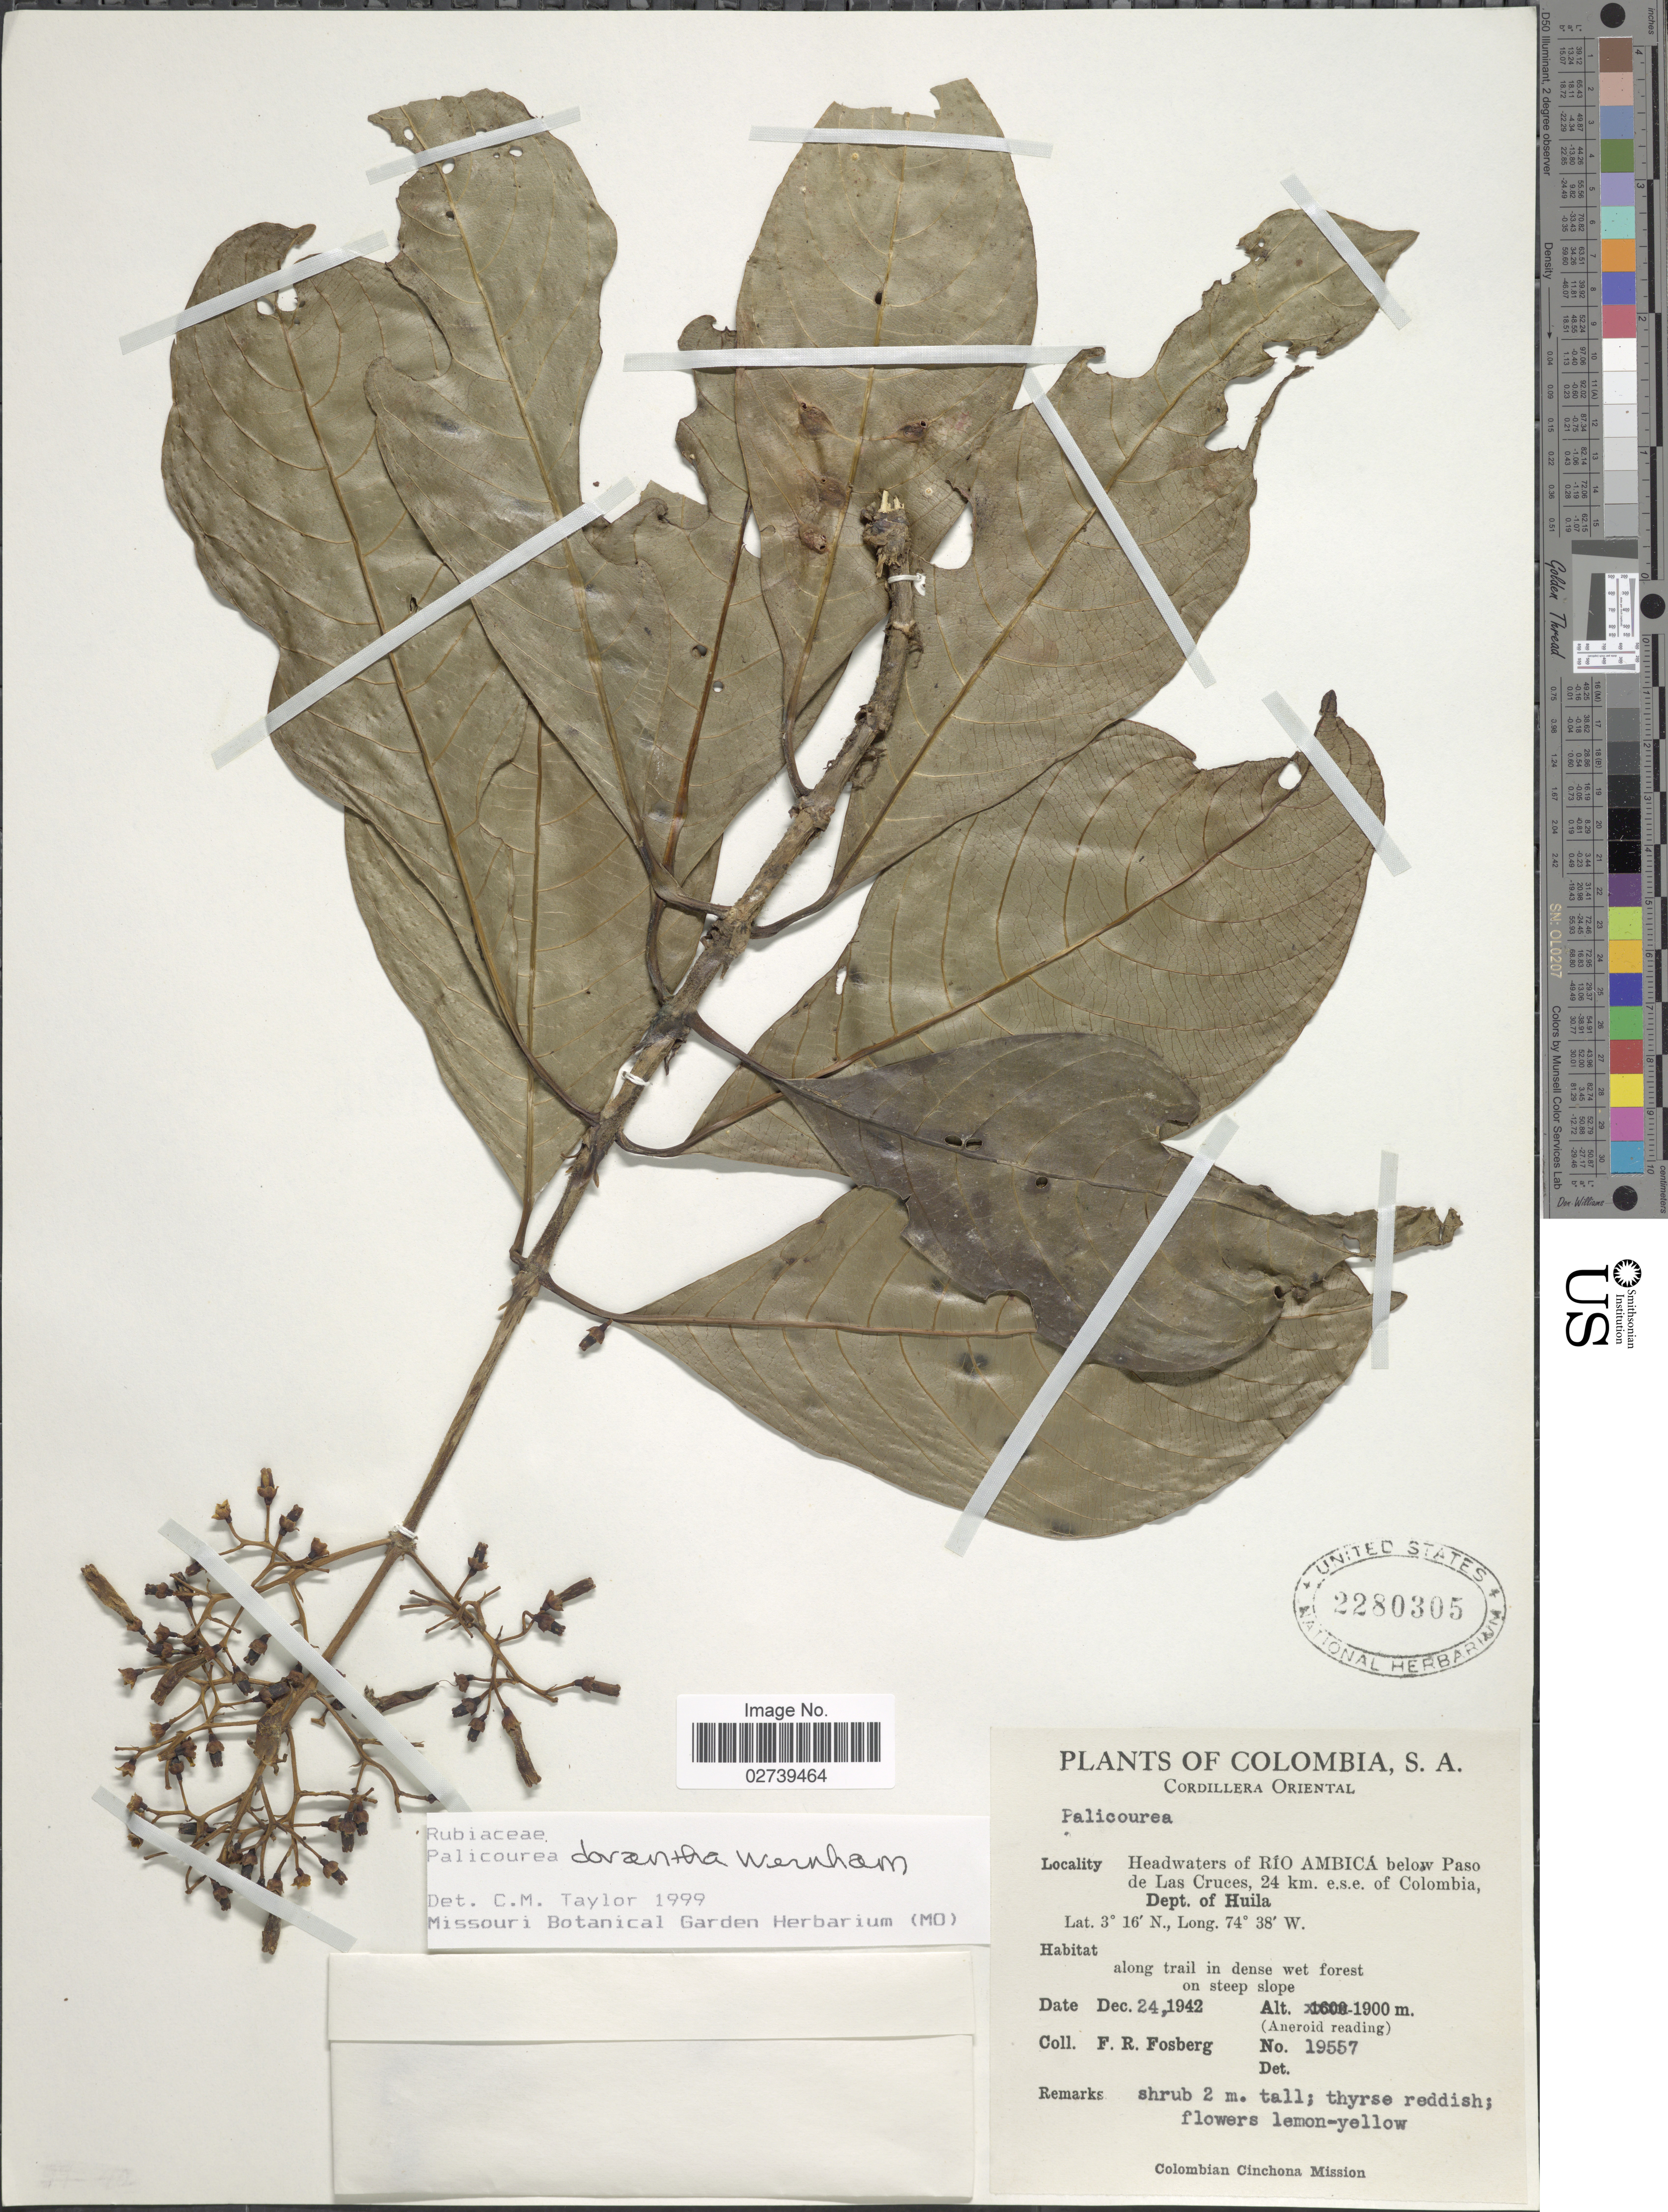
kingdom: Plantae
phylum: Tracheophyta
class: Magnoliopsida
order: Gentianales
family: Rubiaceae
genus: Palicourea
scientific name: Palicourea demissa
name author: Standl.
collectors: F. R. Fosberg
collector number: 19557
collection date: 1942-12-24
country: Colombia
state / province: Huila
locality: Cordillera Oriental, Headwaters of Rio Ambica below Paso de Las Cruces, 24 km. e.s.e. of Colombia, along trail on steep slope.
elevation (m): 1900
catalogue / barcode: US 2280305